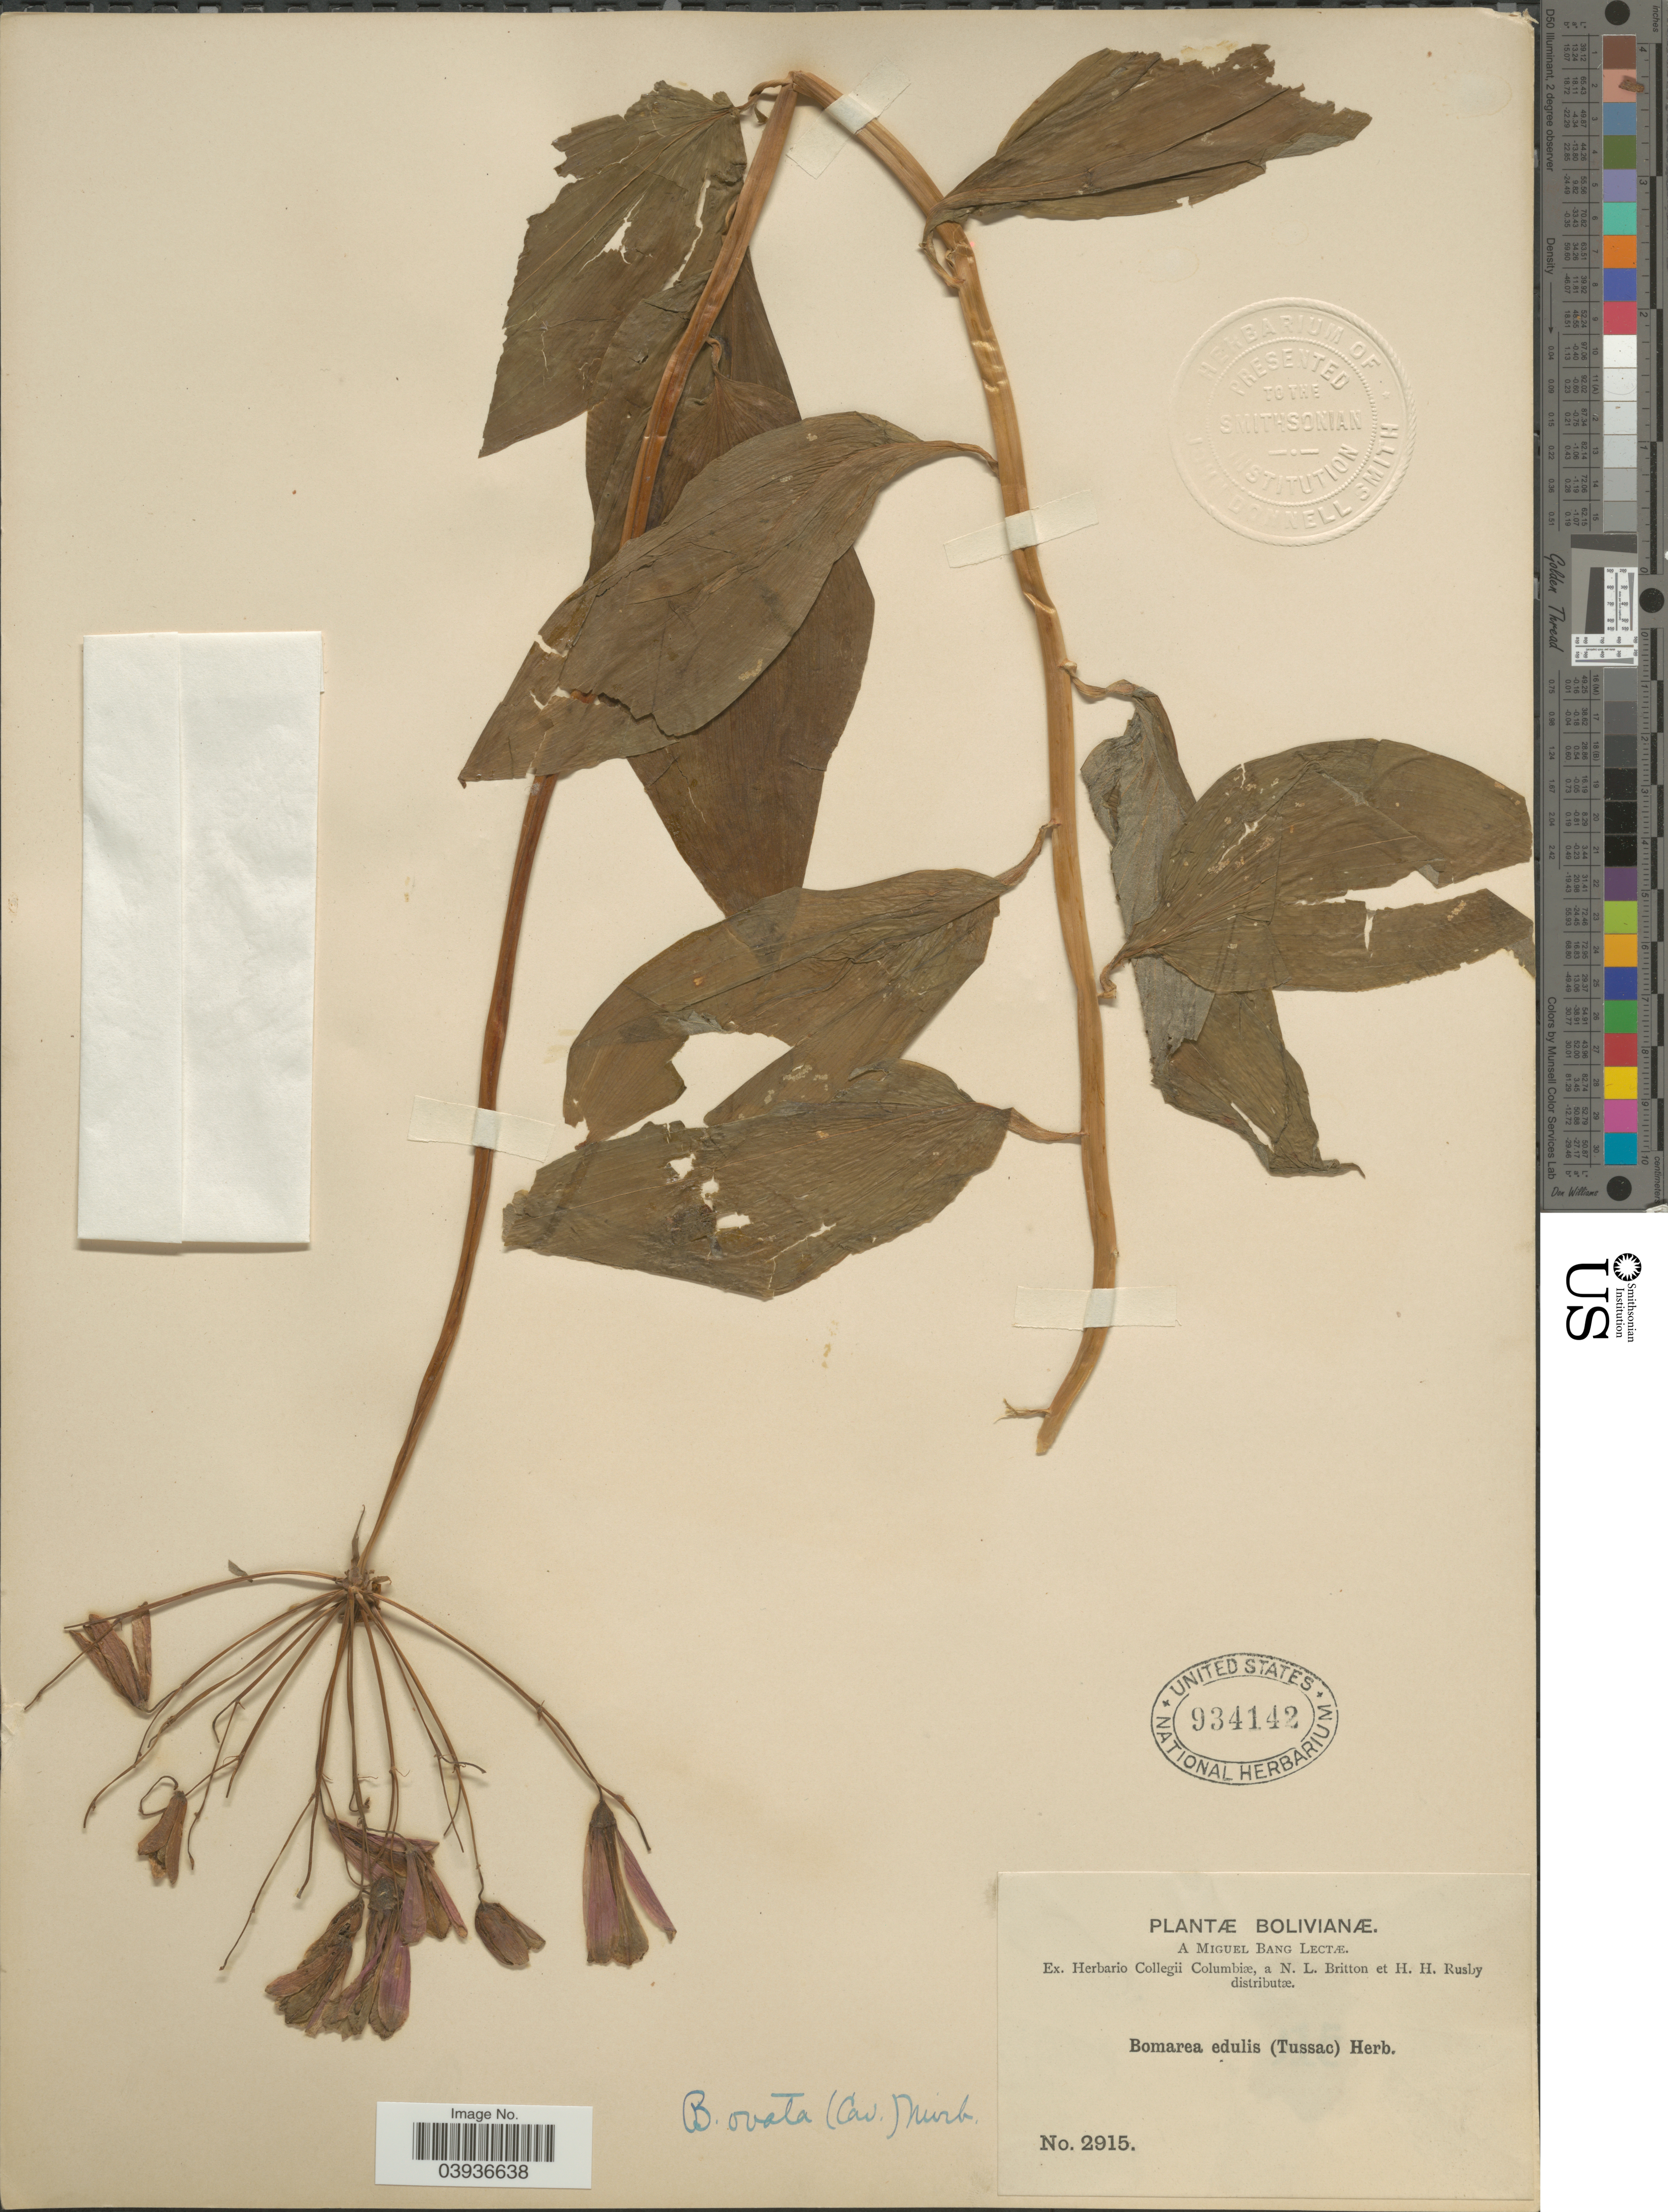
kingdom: Plantae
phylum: Tracheophyta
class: Liliopsida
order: Liliales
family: Alstroemeriaceae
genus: Bomarea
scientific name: Bomarea ovata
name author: (Cav.) Mirb.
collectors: M. Bang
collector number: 2915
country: Bolivia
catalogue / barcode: US 934142